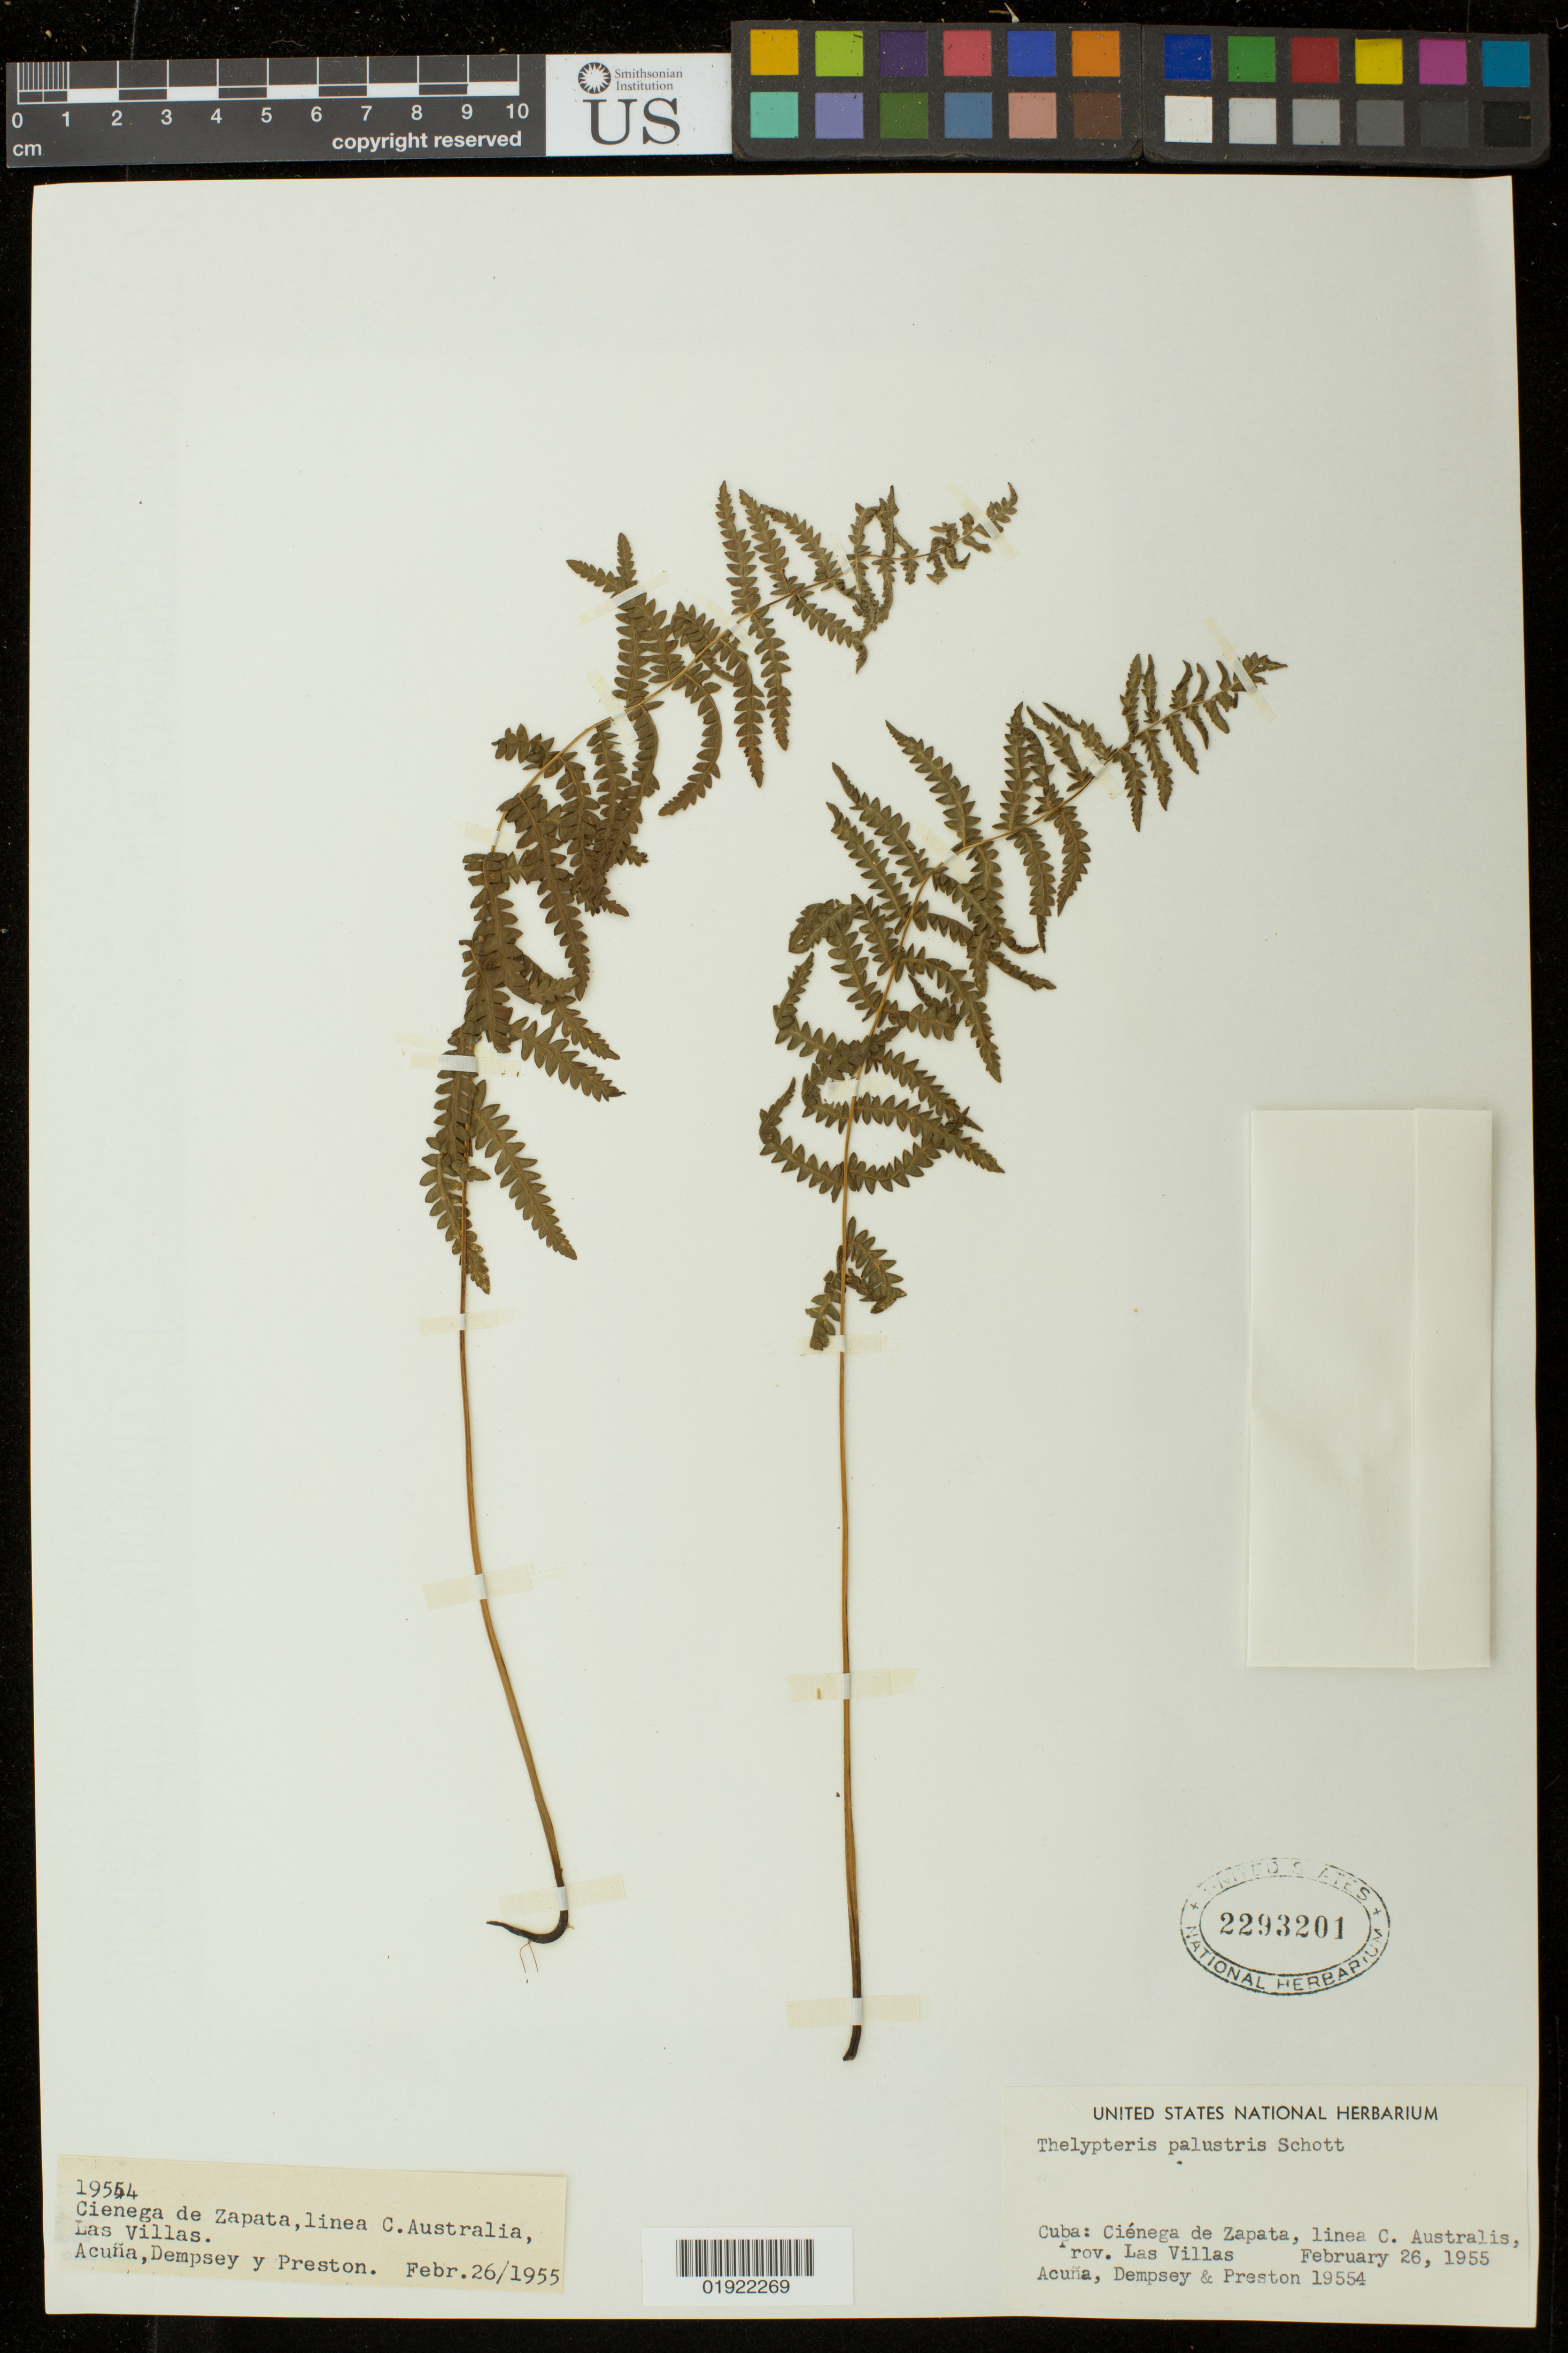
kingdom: Plantae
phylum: Tracheophyta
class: Polypodiopsida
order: Polypodiales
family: Thelypteridaceae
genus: Thelypteris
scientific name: Thelypteris confluens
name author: (Thunb.) C.V. Morton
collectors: Acuña, W. Dempsey & Preston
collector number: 19554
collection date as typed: February 26, 1955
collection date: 1955-02-26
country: Cuba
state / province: Las Villas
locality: Cienega de Zapata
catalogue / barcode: US 2293201